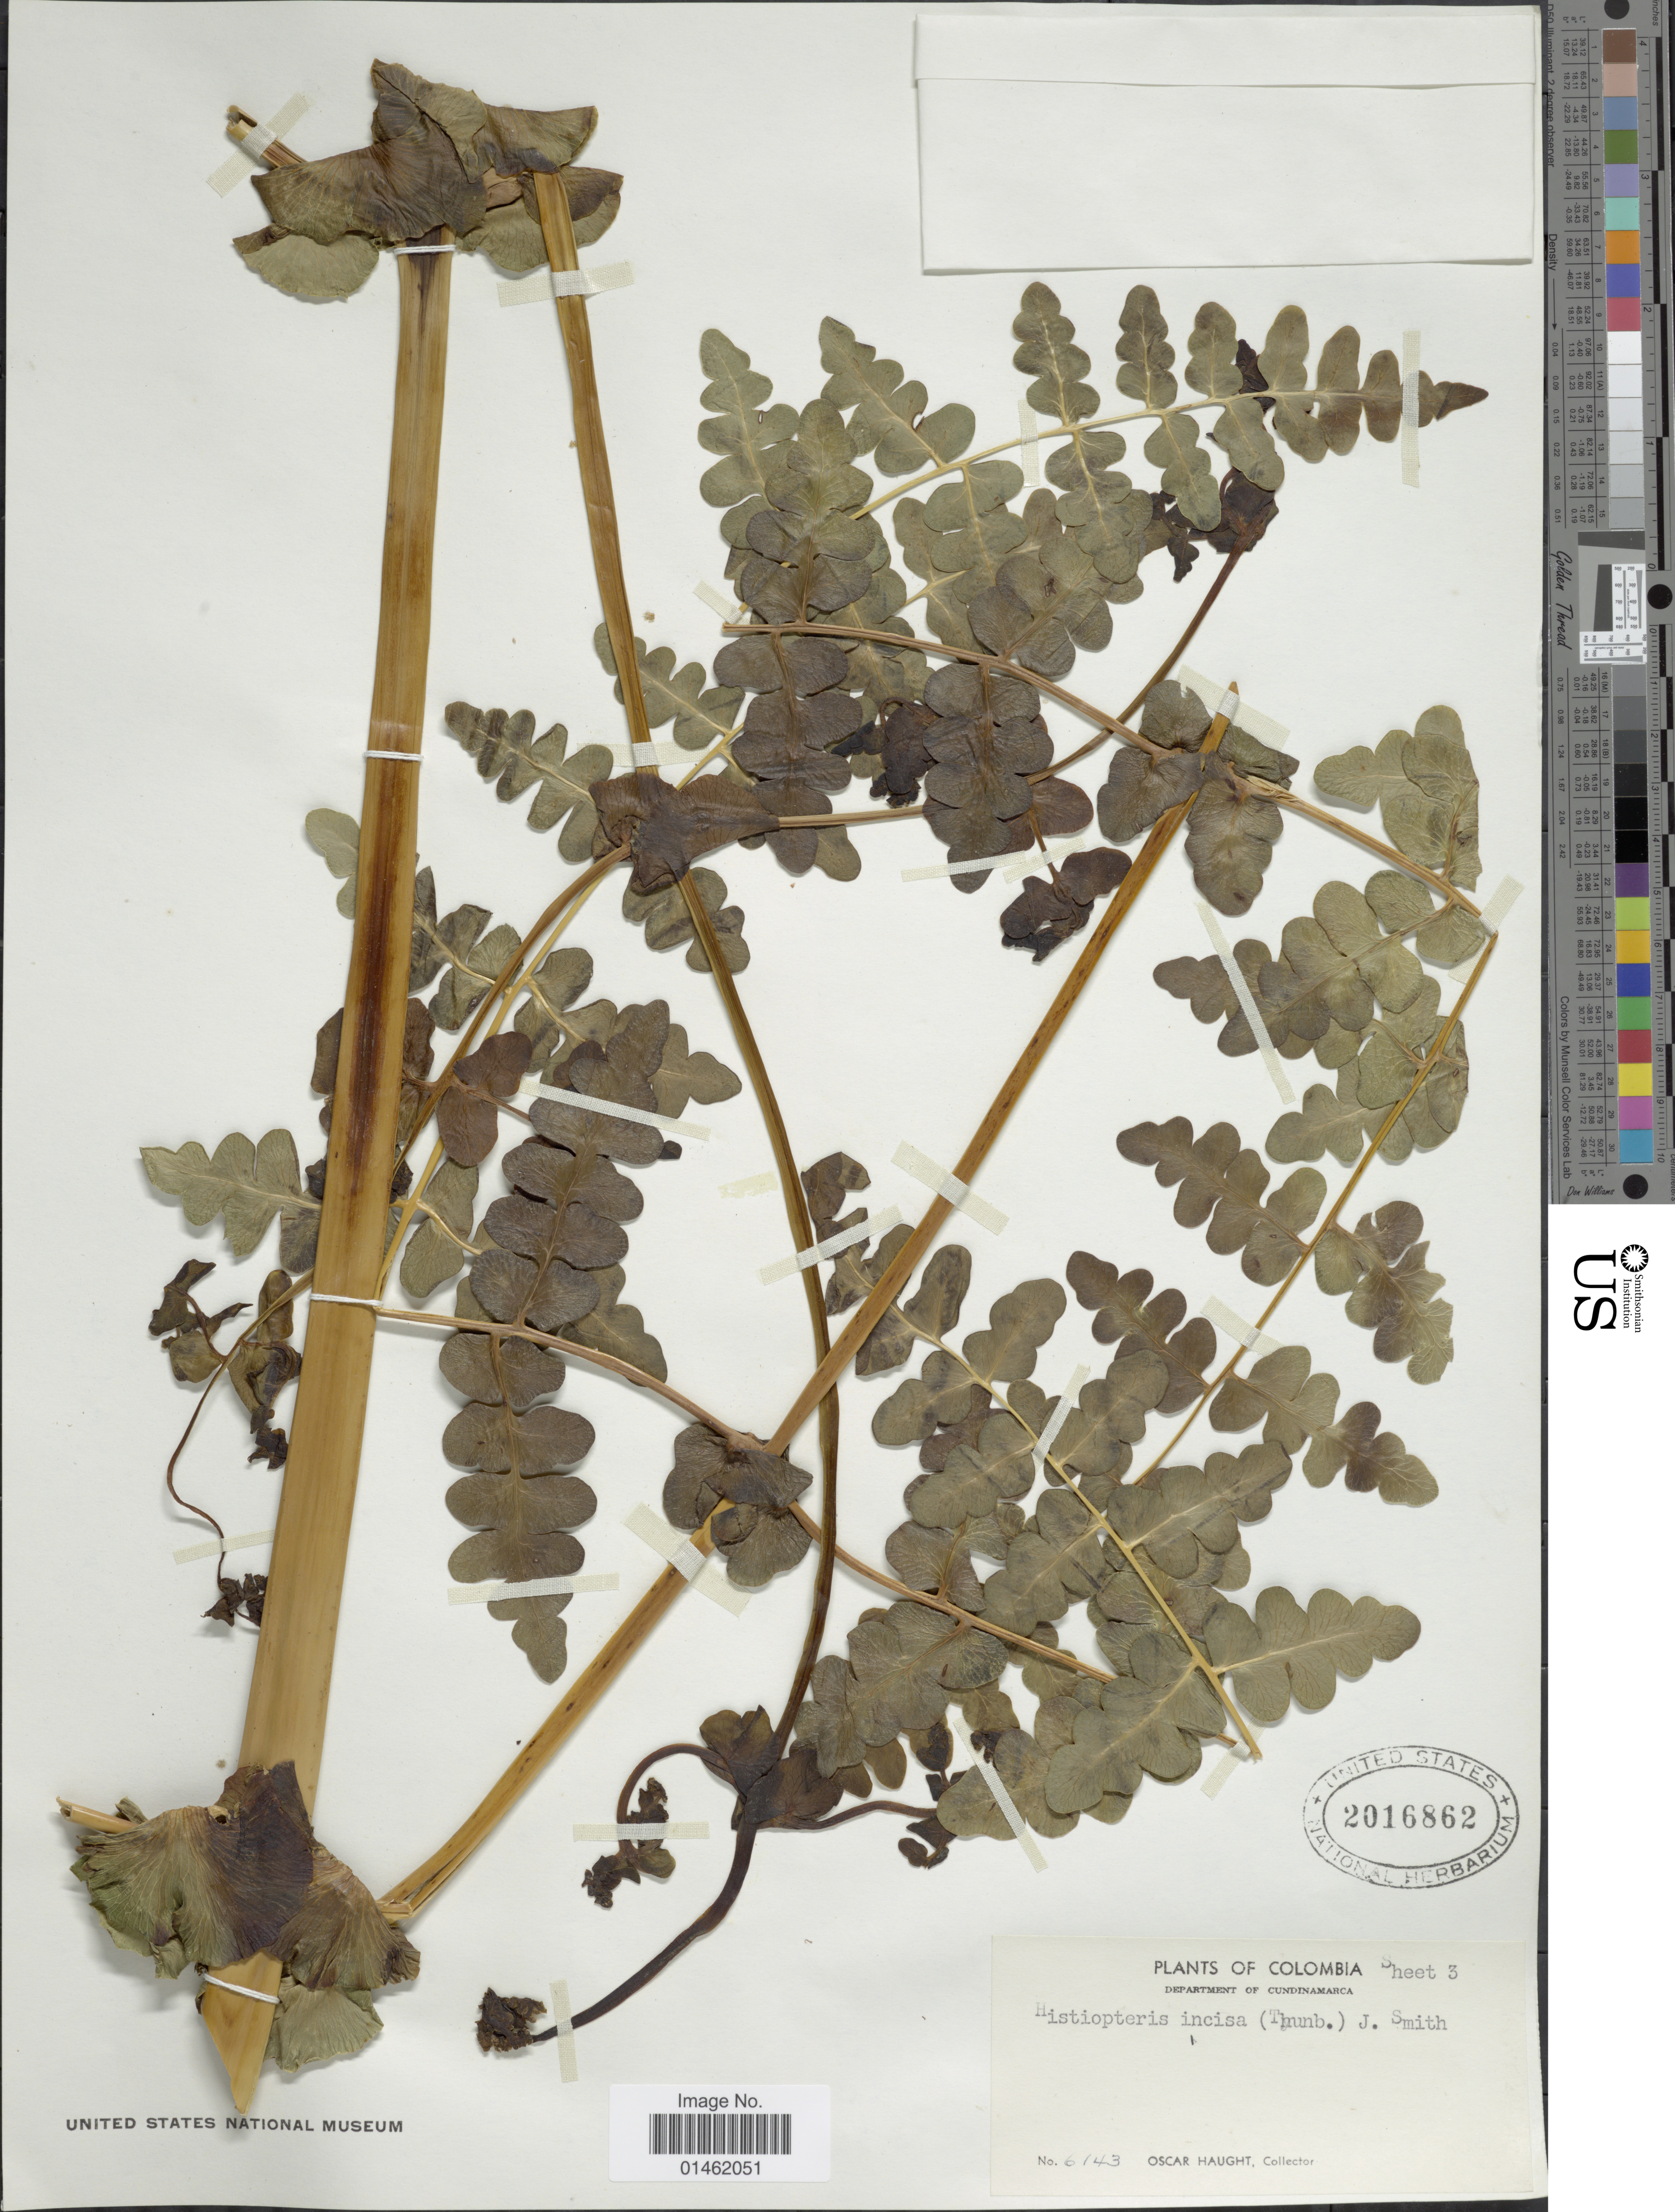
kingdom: Plantae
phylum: Tracheophyta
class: Polypodiopsida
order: Polypodiales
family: Dennstaedtiaceae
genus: Histiopteris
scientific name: Histiopteris incisa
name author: (Thunb.) J. Sm.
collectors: O. L. Haught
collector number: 6143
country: Colombia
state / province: Cundinamarca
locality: Department of Cundinamarca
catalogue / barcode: US 2016862